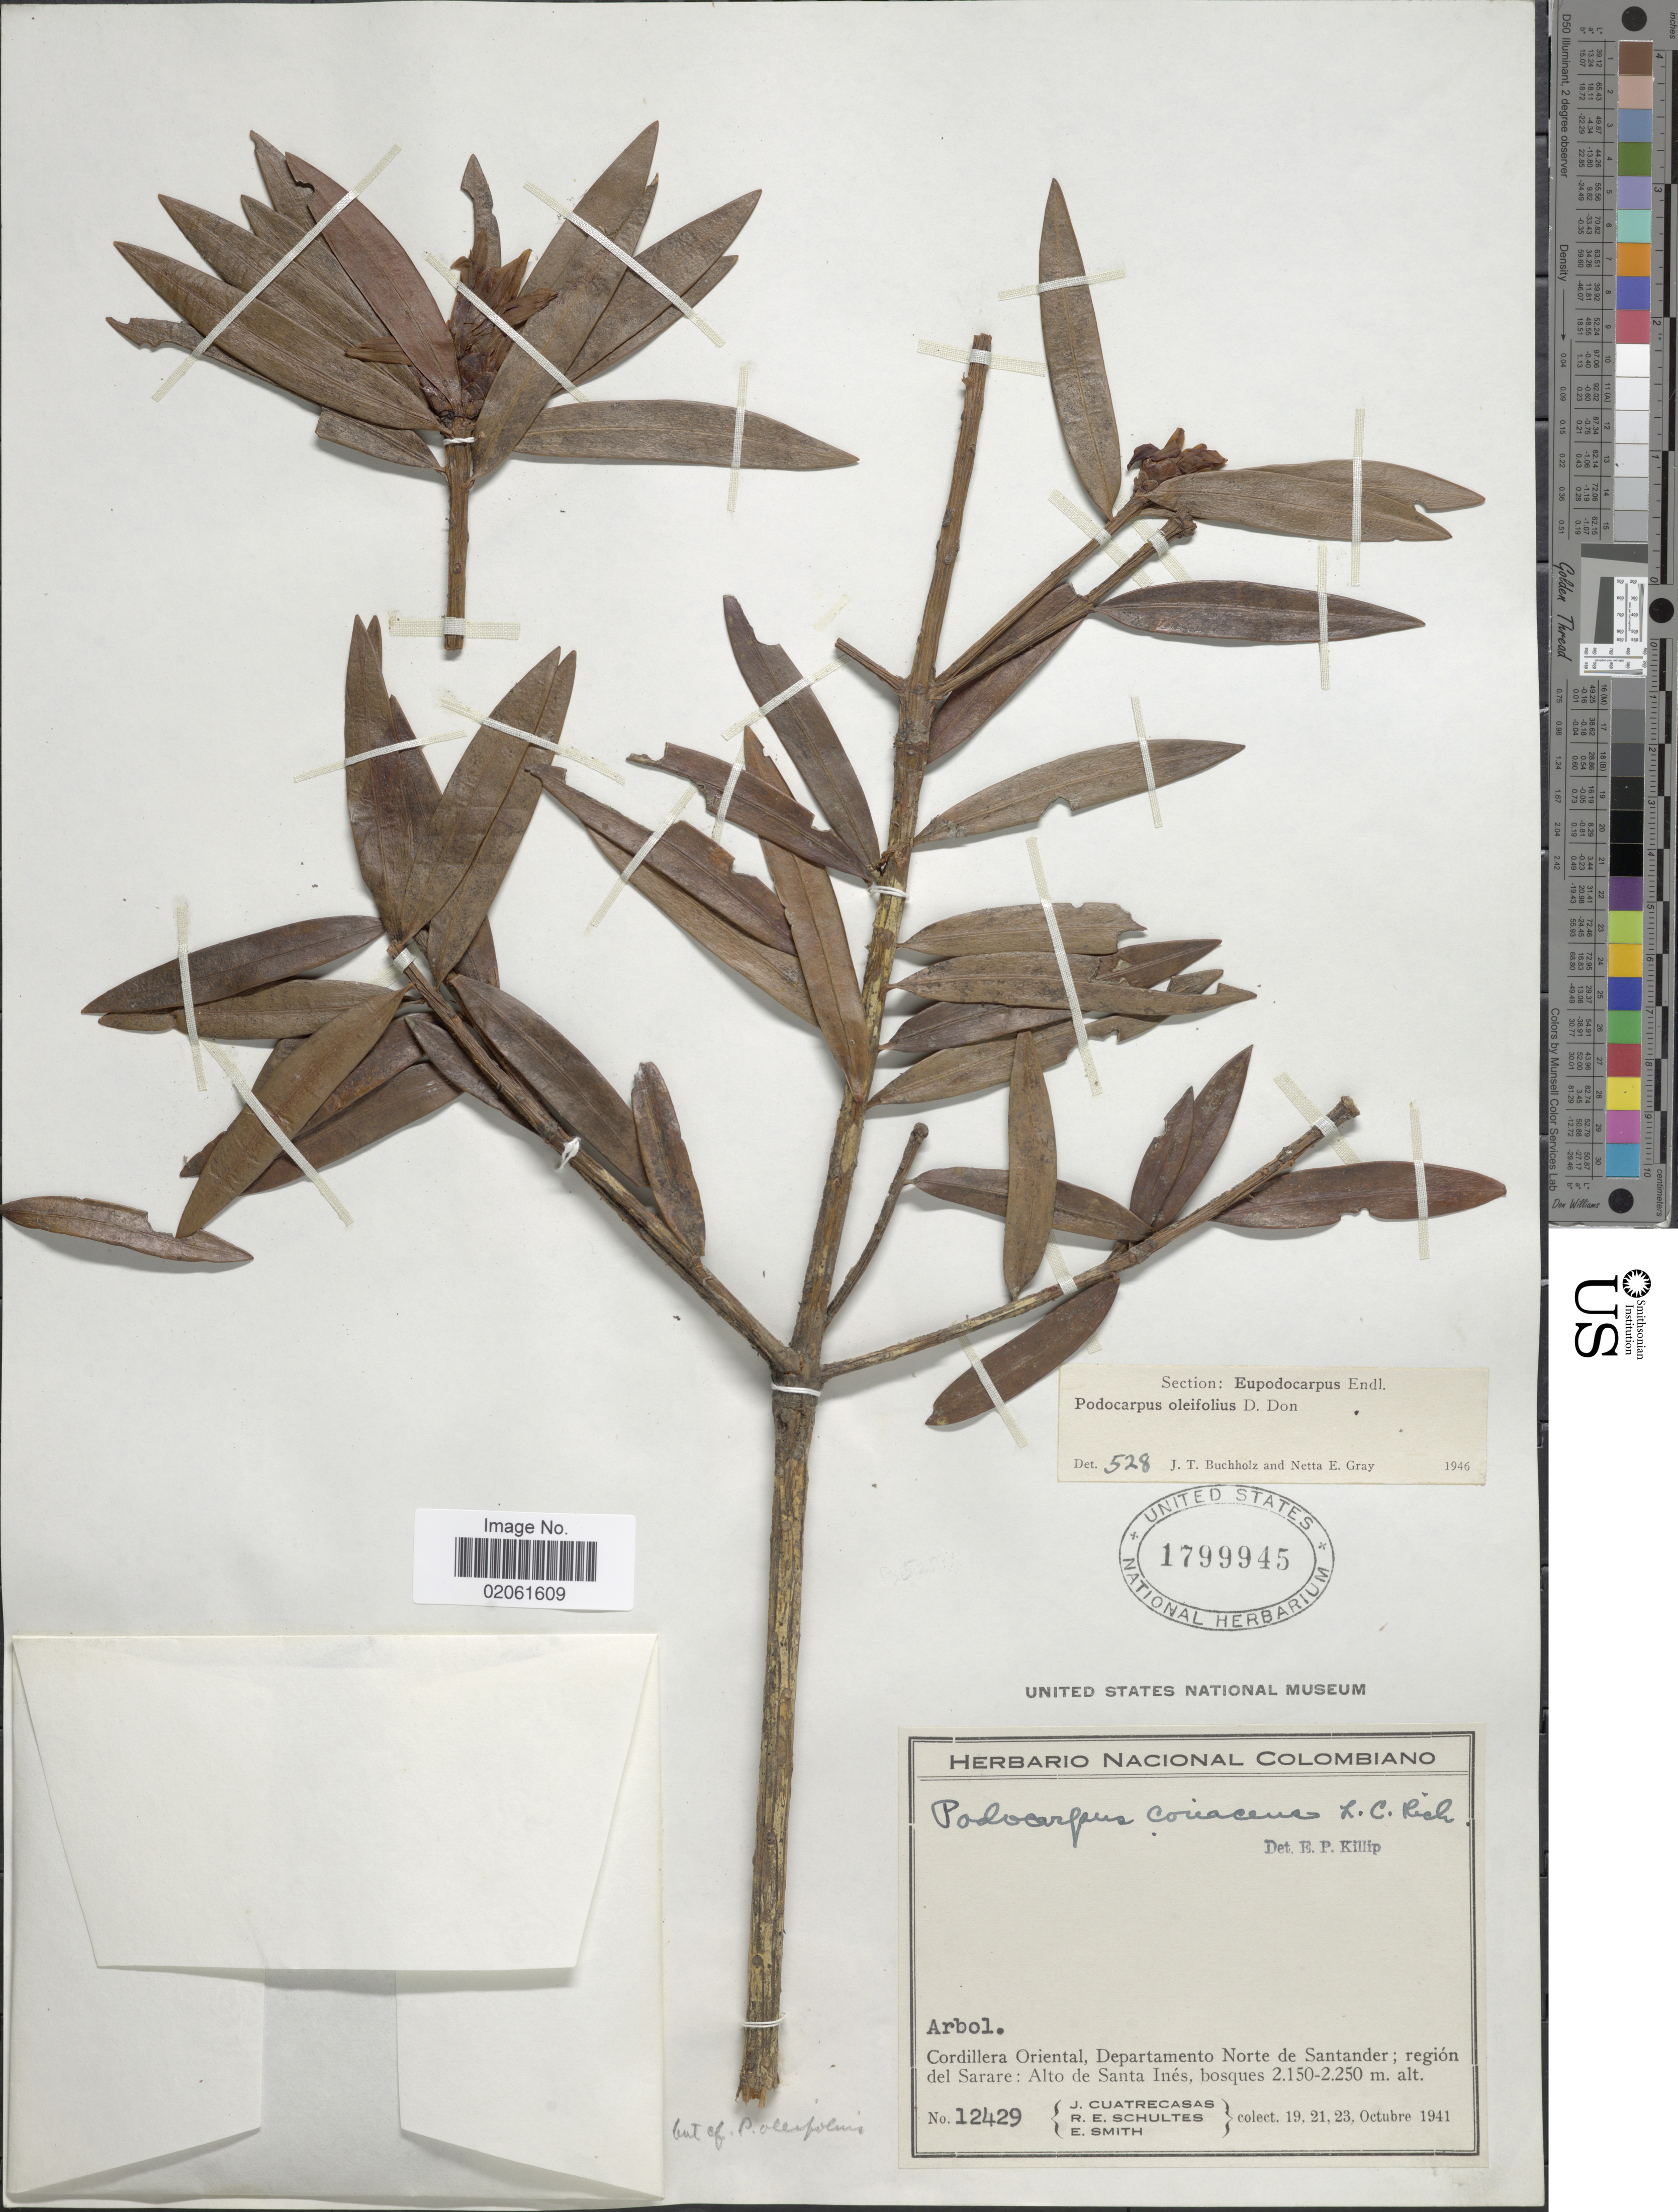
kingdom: Plantae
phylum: Tracheophyta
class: Pinopsida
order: Pinales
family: Podocarpaceae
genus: Podocarpus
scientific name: Podocarpus oleifolius var. macrostachys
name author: (Parl.) J. Buchholz & N.E. Gray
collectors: -. Cuatercasas, R. E. Schultes & E. Smith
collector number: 12429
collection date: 1941-02-19/1941-10-23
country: Colombia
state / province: Norte de Santander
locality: Cordillera Oriental, Departamento Norte de Santander; region del Sarare: Alto de Santa Ines.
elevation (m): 2150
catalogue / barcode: US 1799945